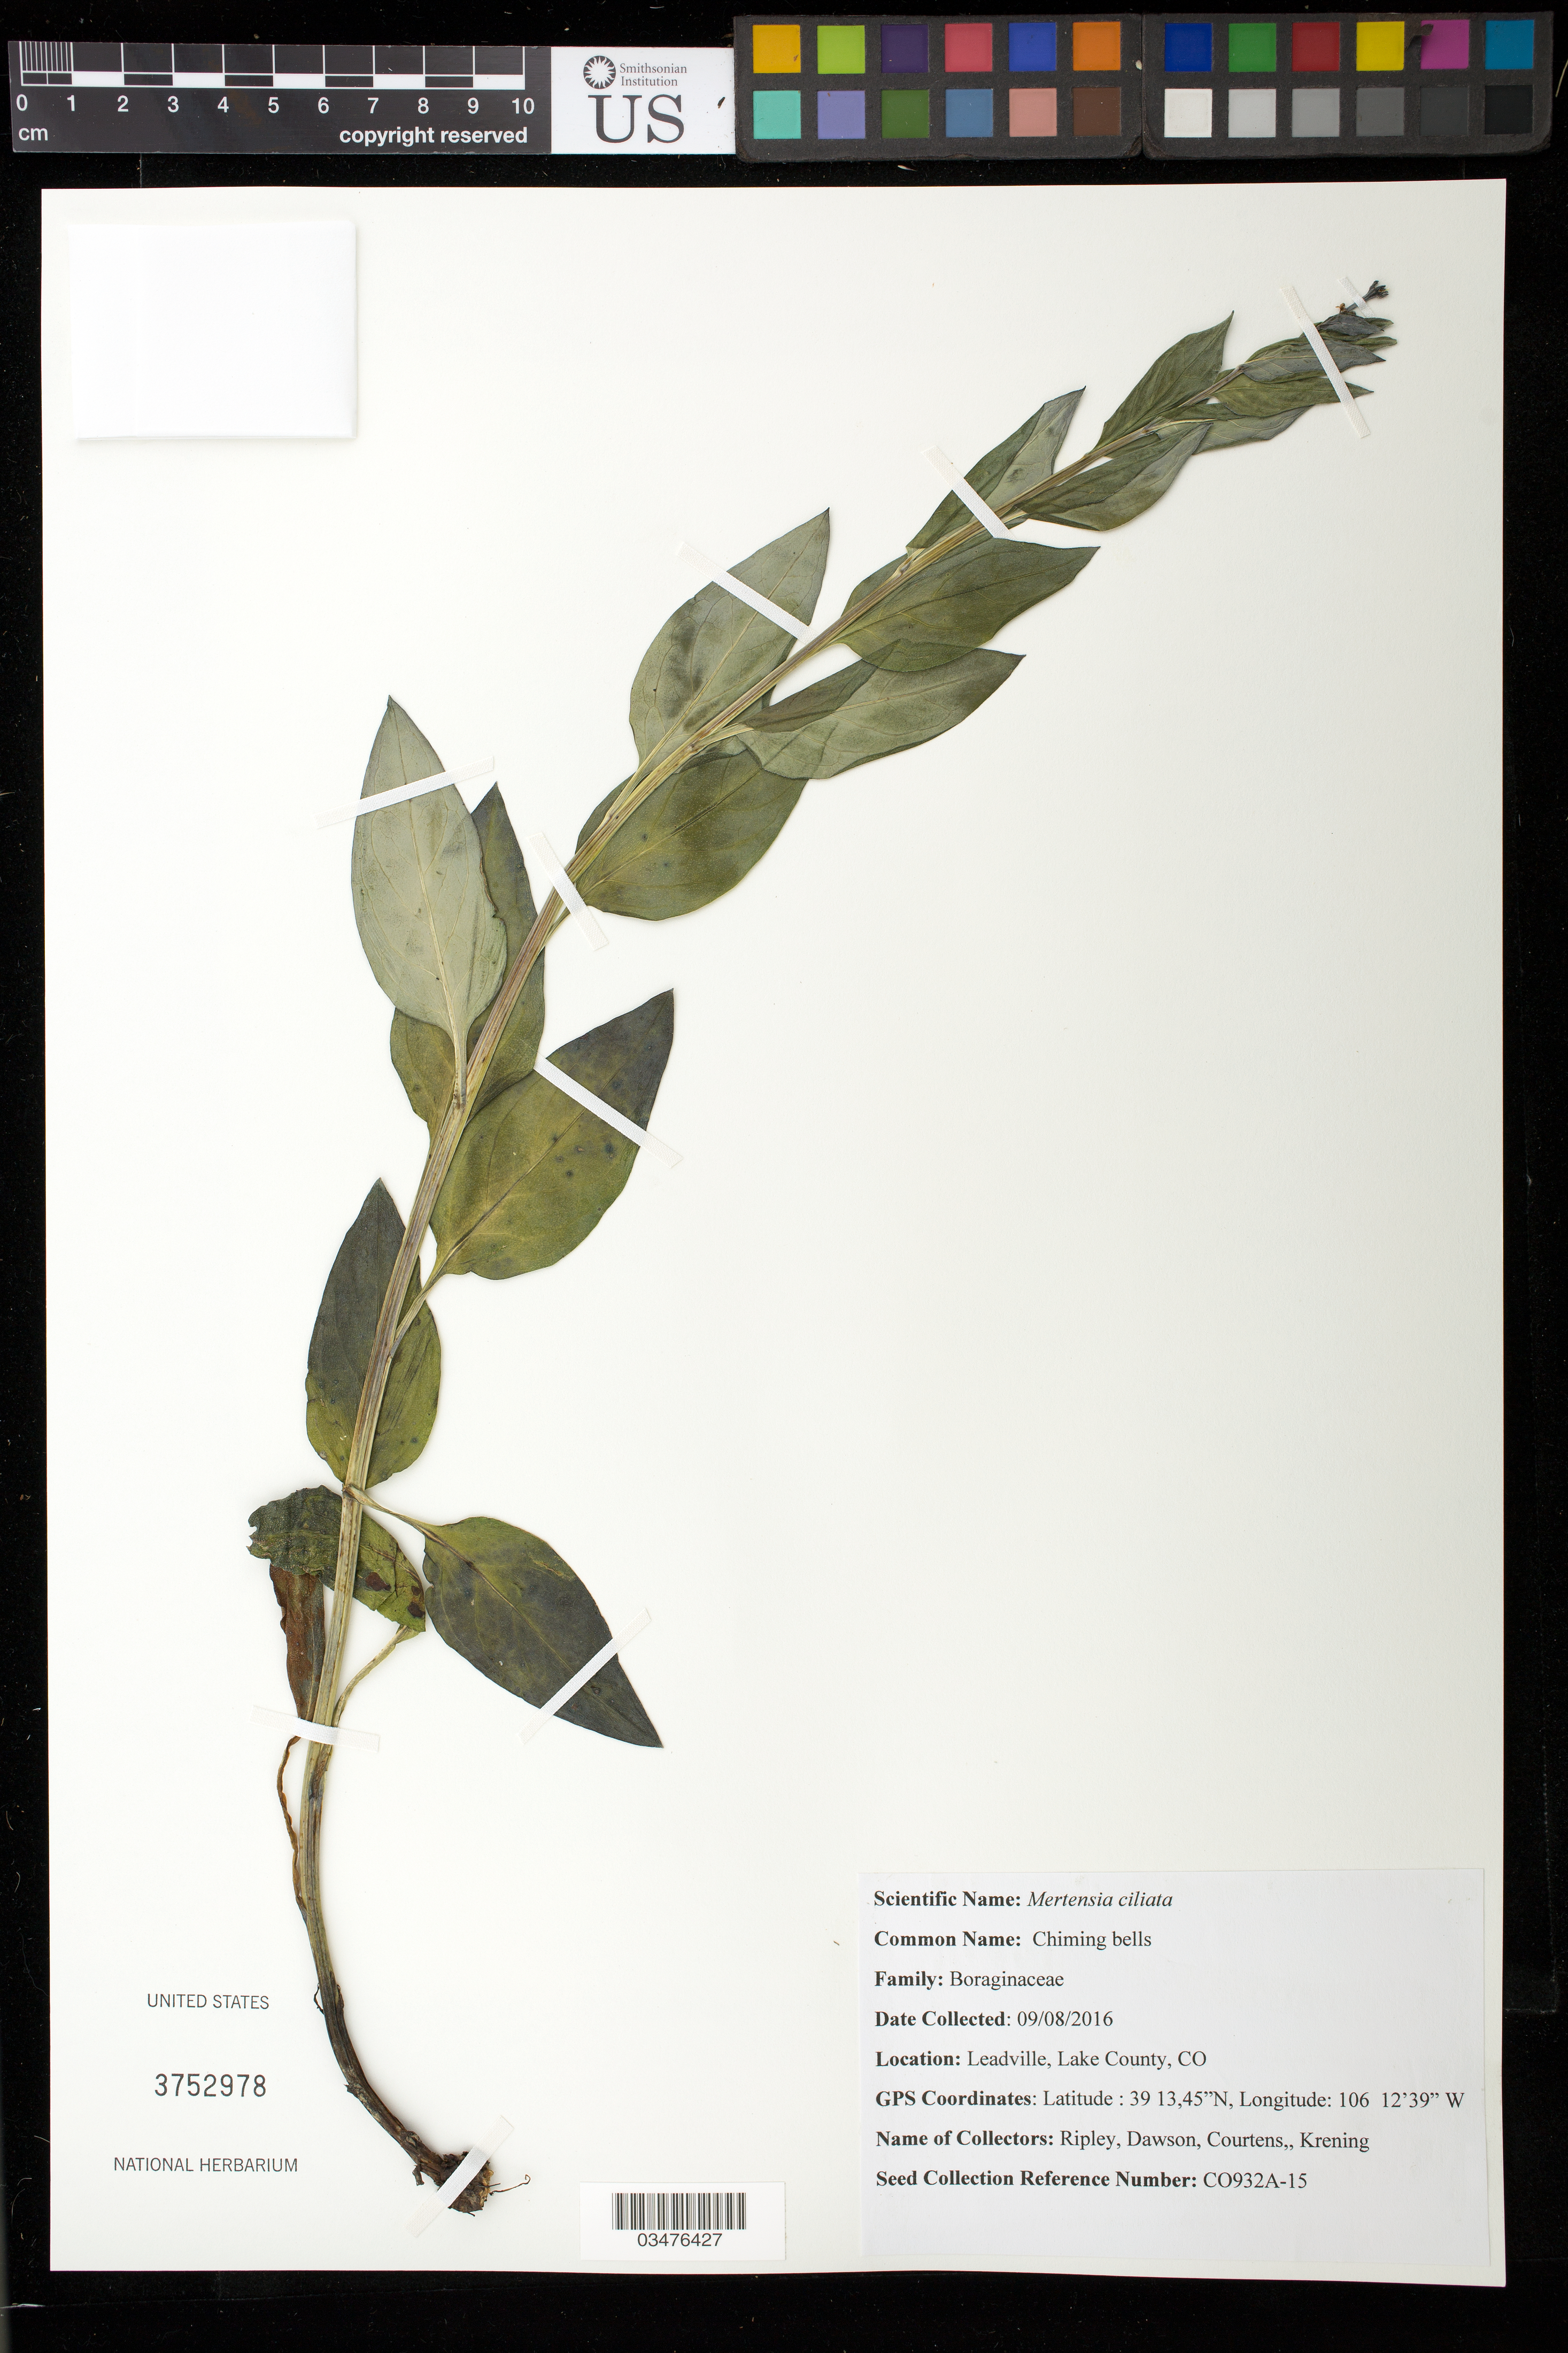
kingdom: Plantae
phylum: Tracheophyta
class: Magnoliopsida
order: Boraginales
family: Boraginaceae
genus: Mertensia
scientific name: Mertensia ciliata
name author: (James) G. Don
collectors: -. Ripley, -. Courtens, -. Dawson & -. Krening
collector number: CO932A-15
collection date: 2016-09-08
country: United States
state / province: Colorado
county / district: Lake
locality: Leadville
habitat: Alpine streambank / wet meadow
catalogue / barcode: US 3752978